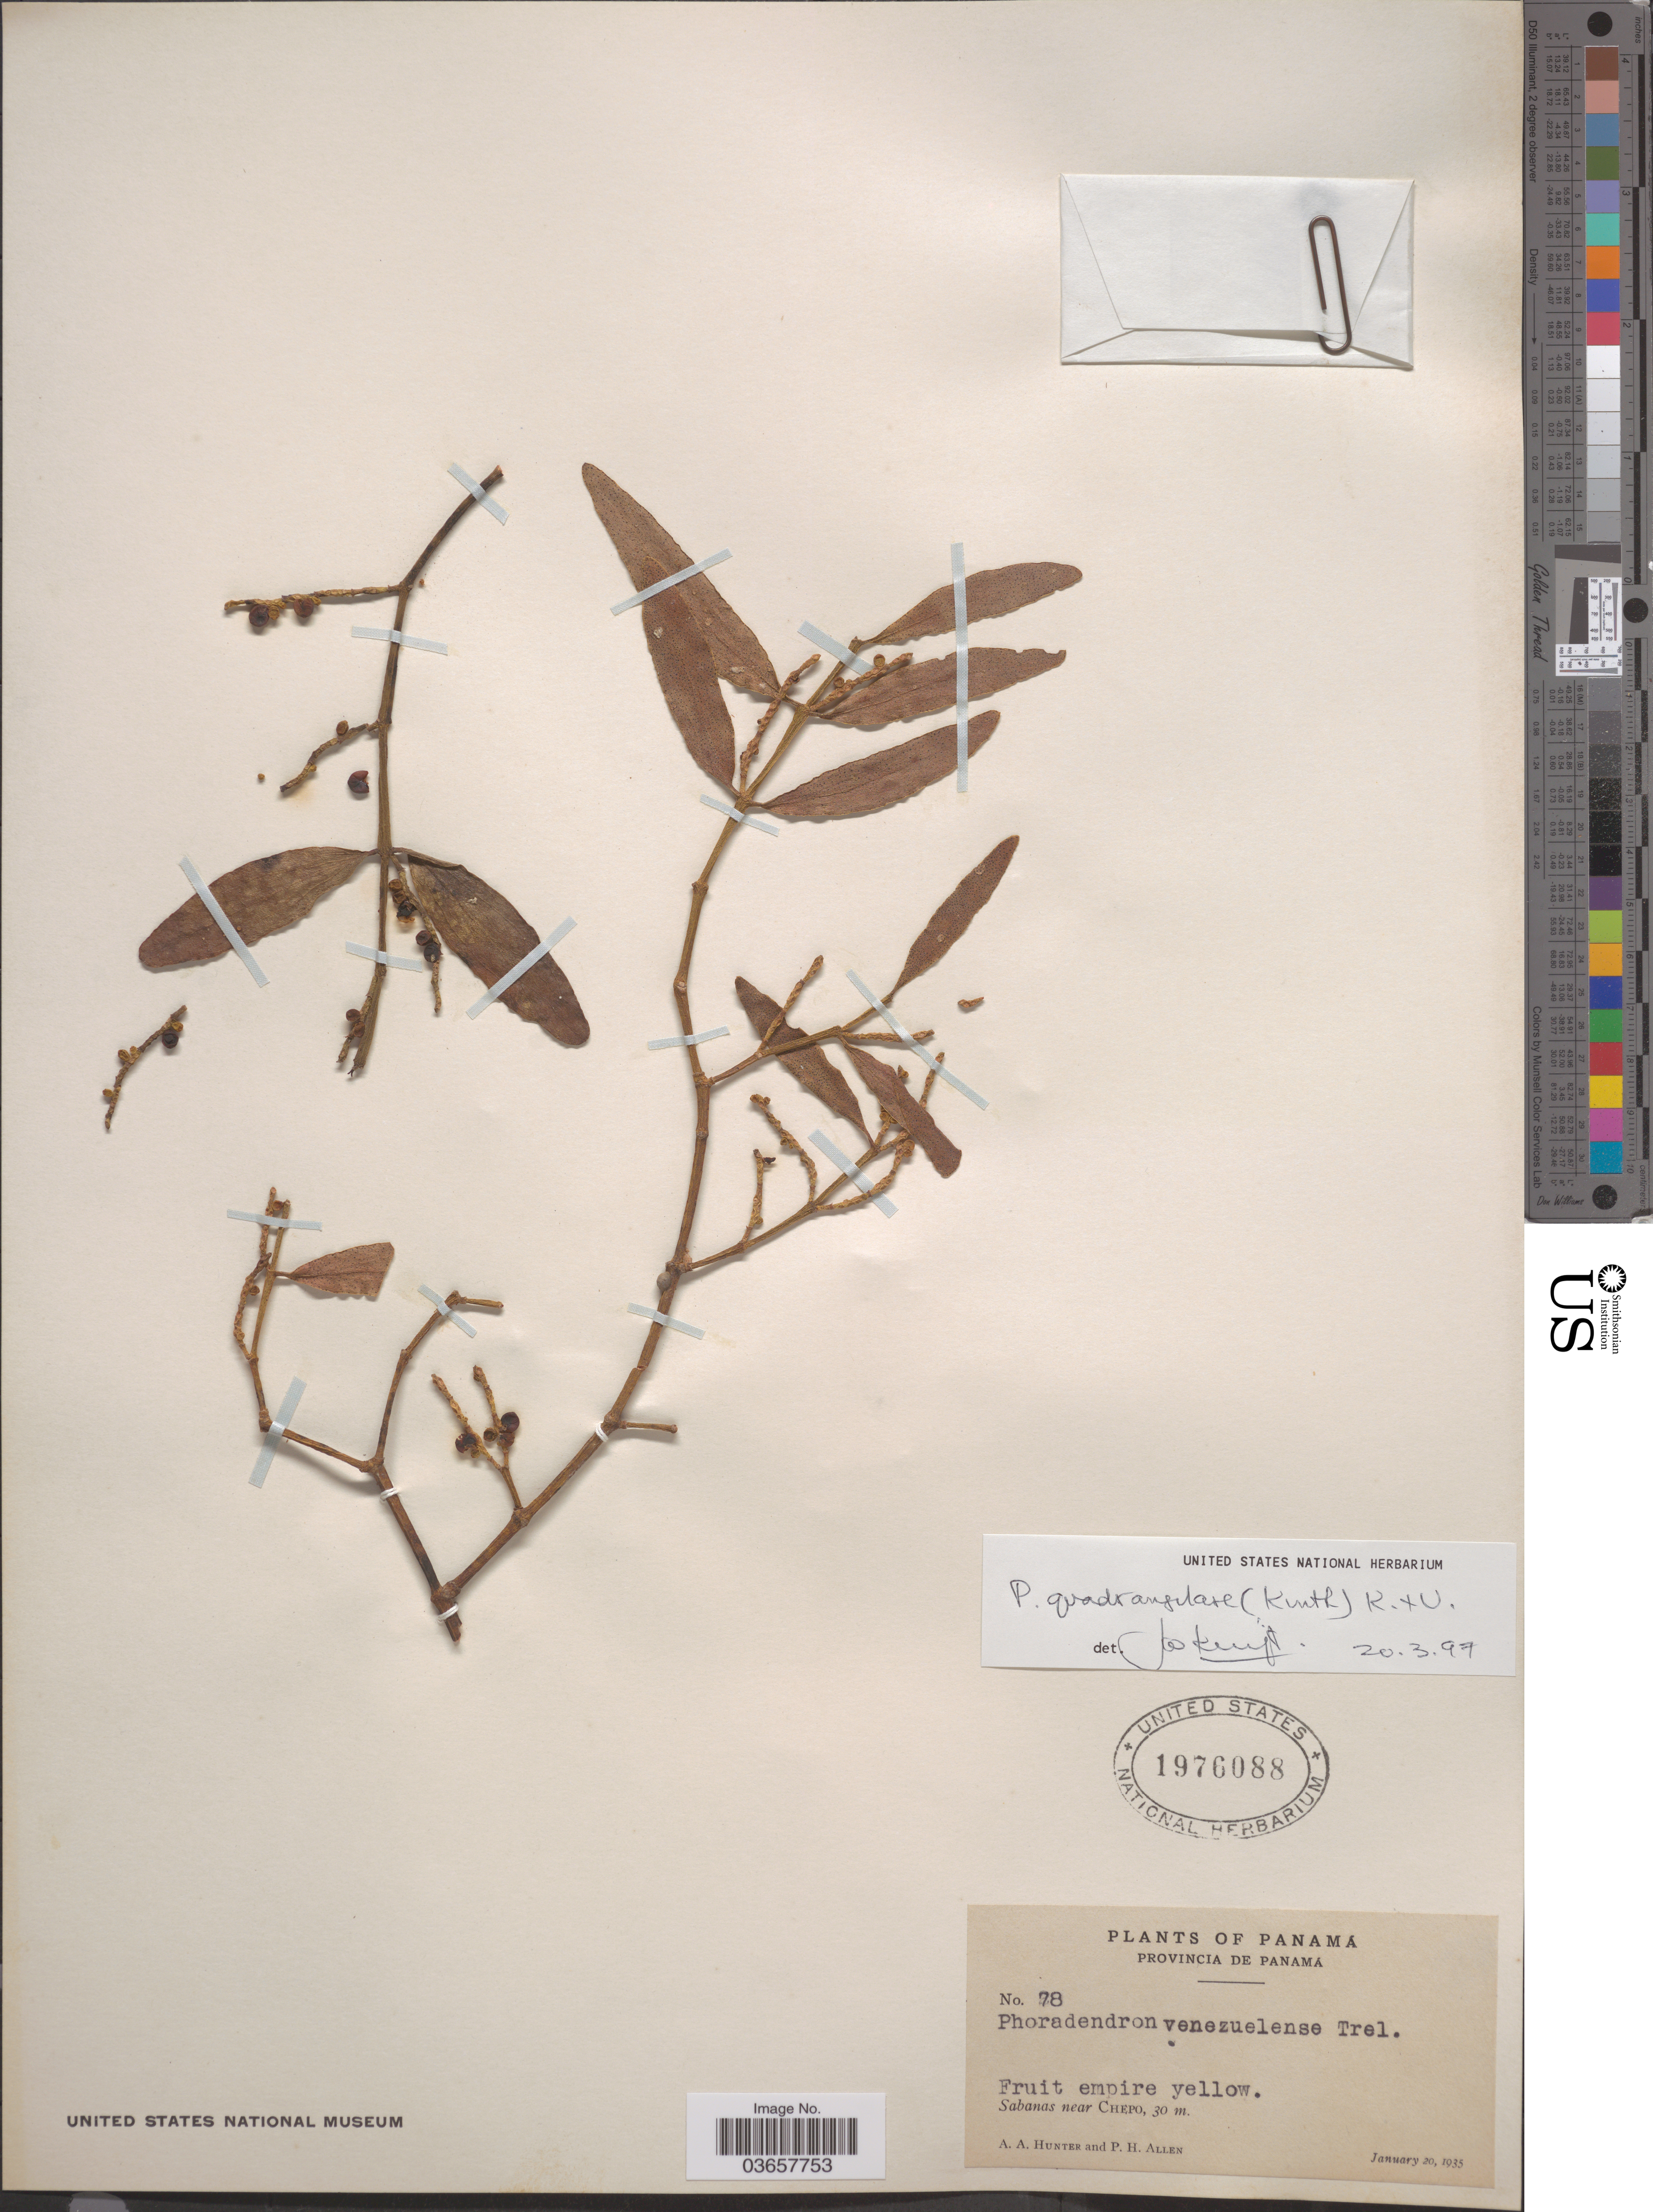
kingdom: Plantae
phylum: Tracheophyta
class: Magnoliopsida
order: Santalales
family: Viscaceae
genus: Phoradendron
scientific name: Phoradendron quadrangulare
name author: (Kunth) Griseb.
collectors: A. Hunter & P. H. Allen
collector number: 78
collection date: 1935-01-20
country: Panama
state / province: Panamá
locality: Sabanas near Chepo.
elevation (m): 30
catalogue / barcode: US 1976088